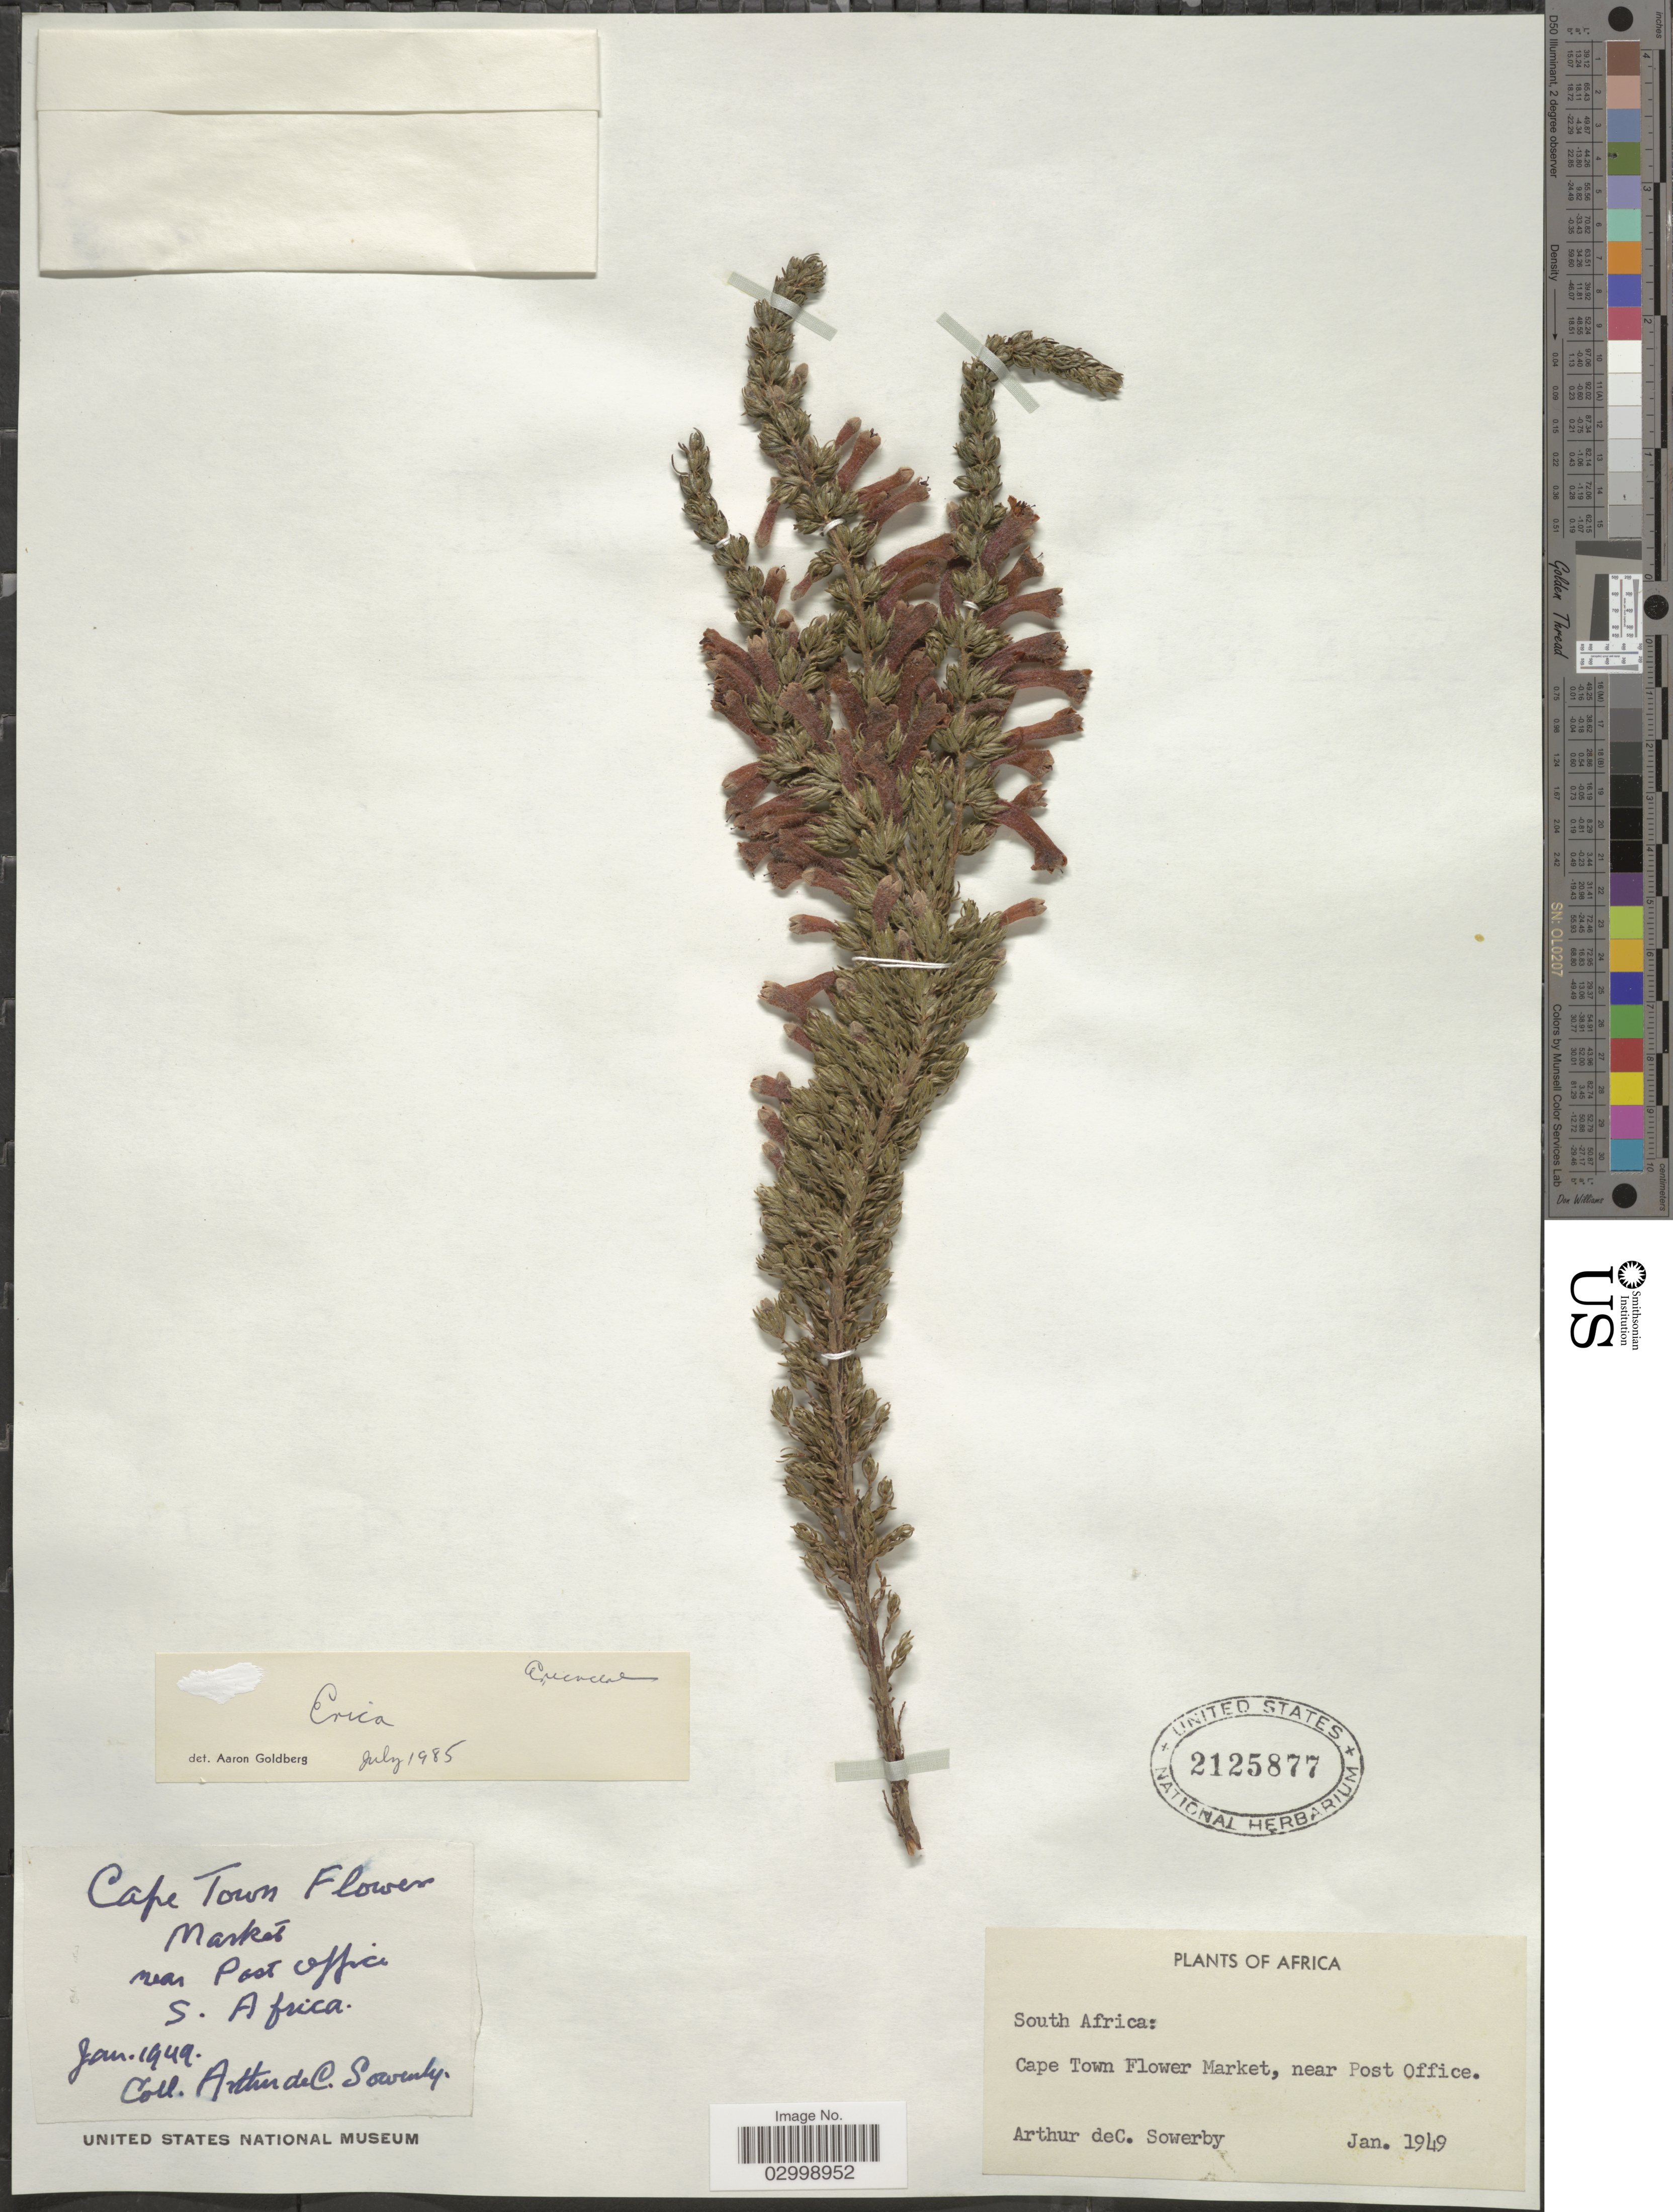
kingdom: Plantae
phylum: Tracheophyta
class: Magnoliopsida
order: Ericales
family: Ericaceae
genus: Erica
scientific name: Erica sp.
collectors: A. Sowerby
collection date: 1949-01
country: South Africa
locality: Cape Town Flower Market, near Post Office, S. Africa.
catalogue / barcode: US 2125877